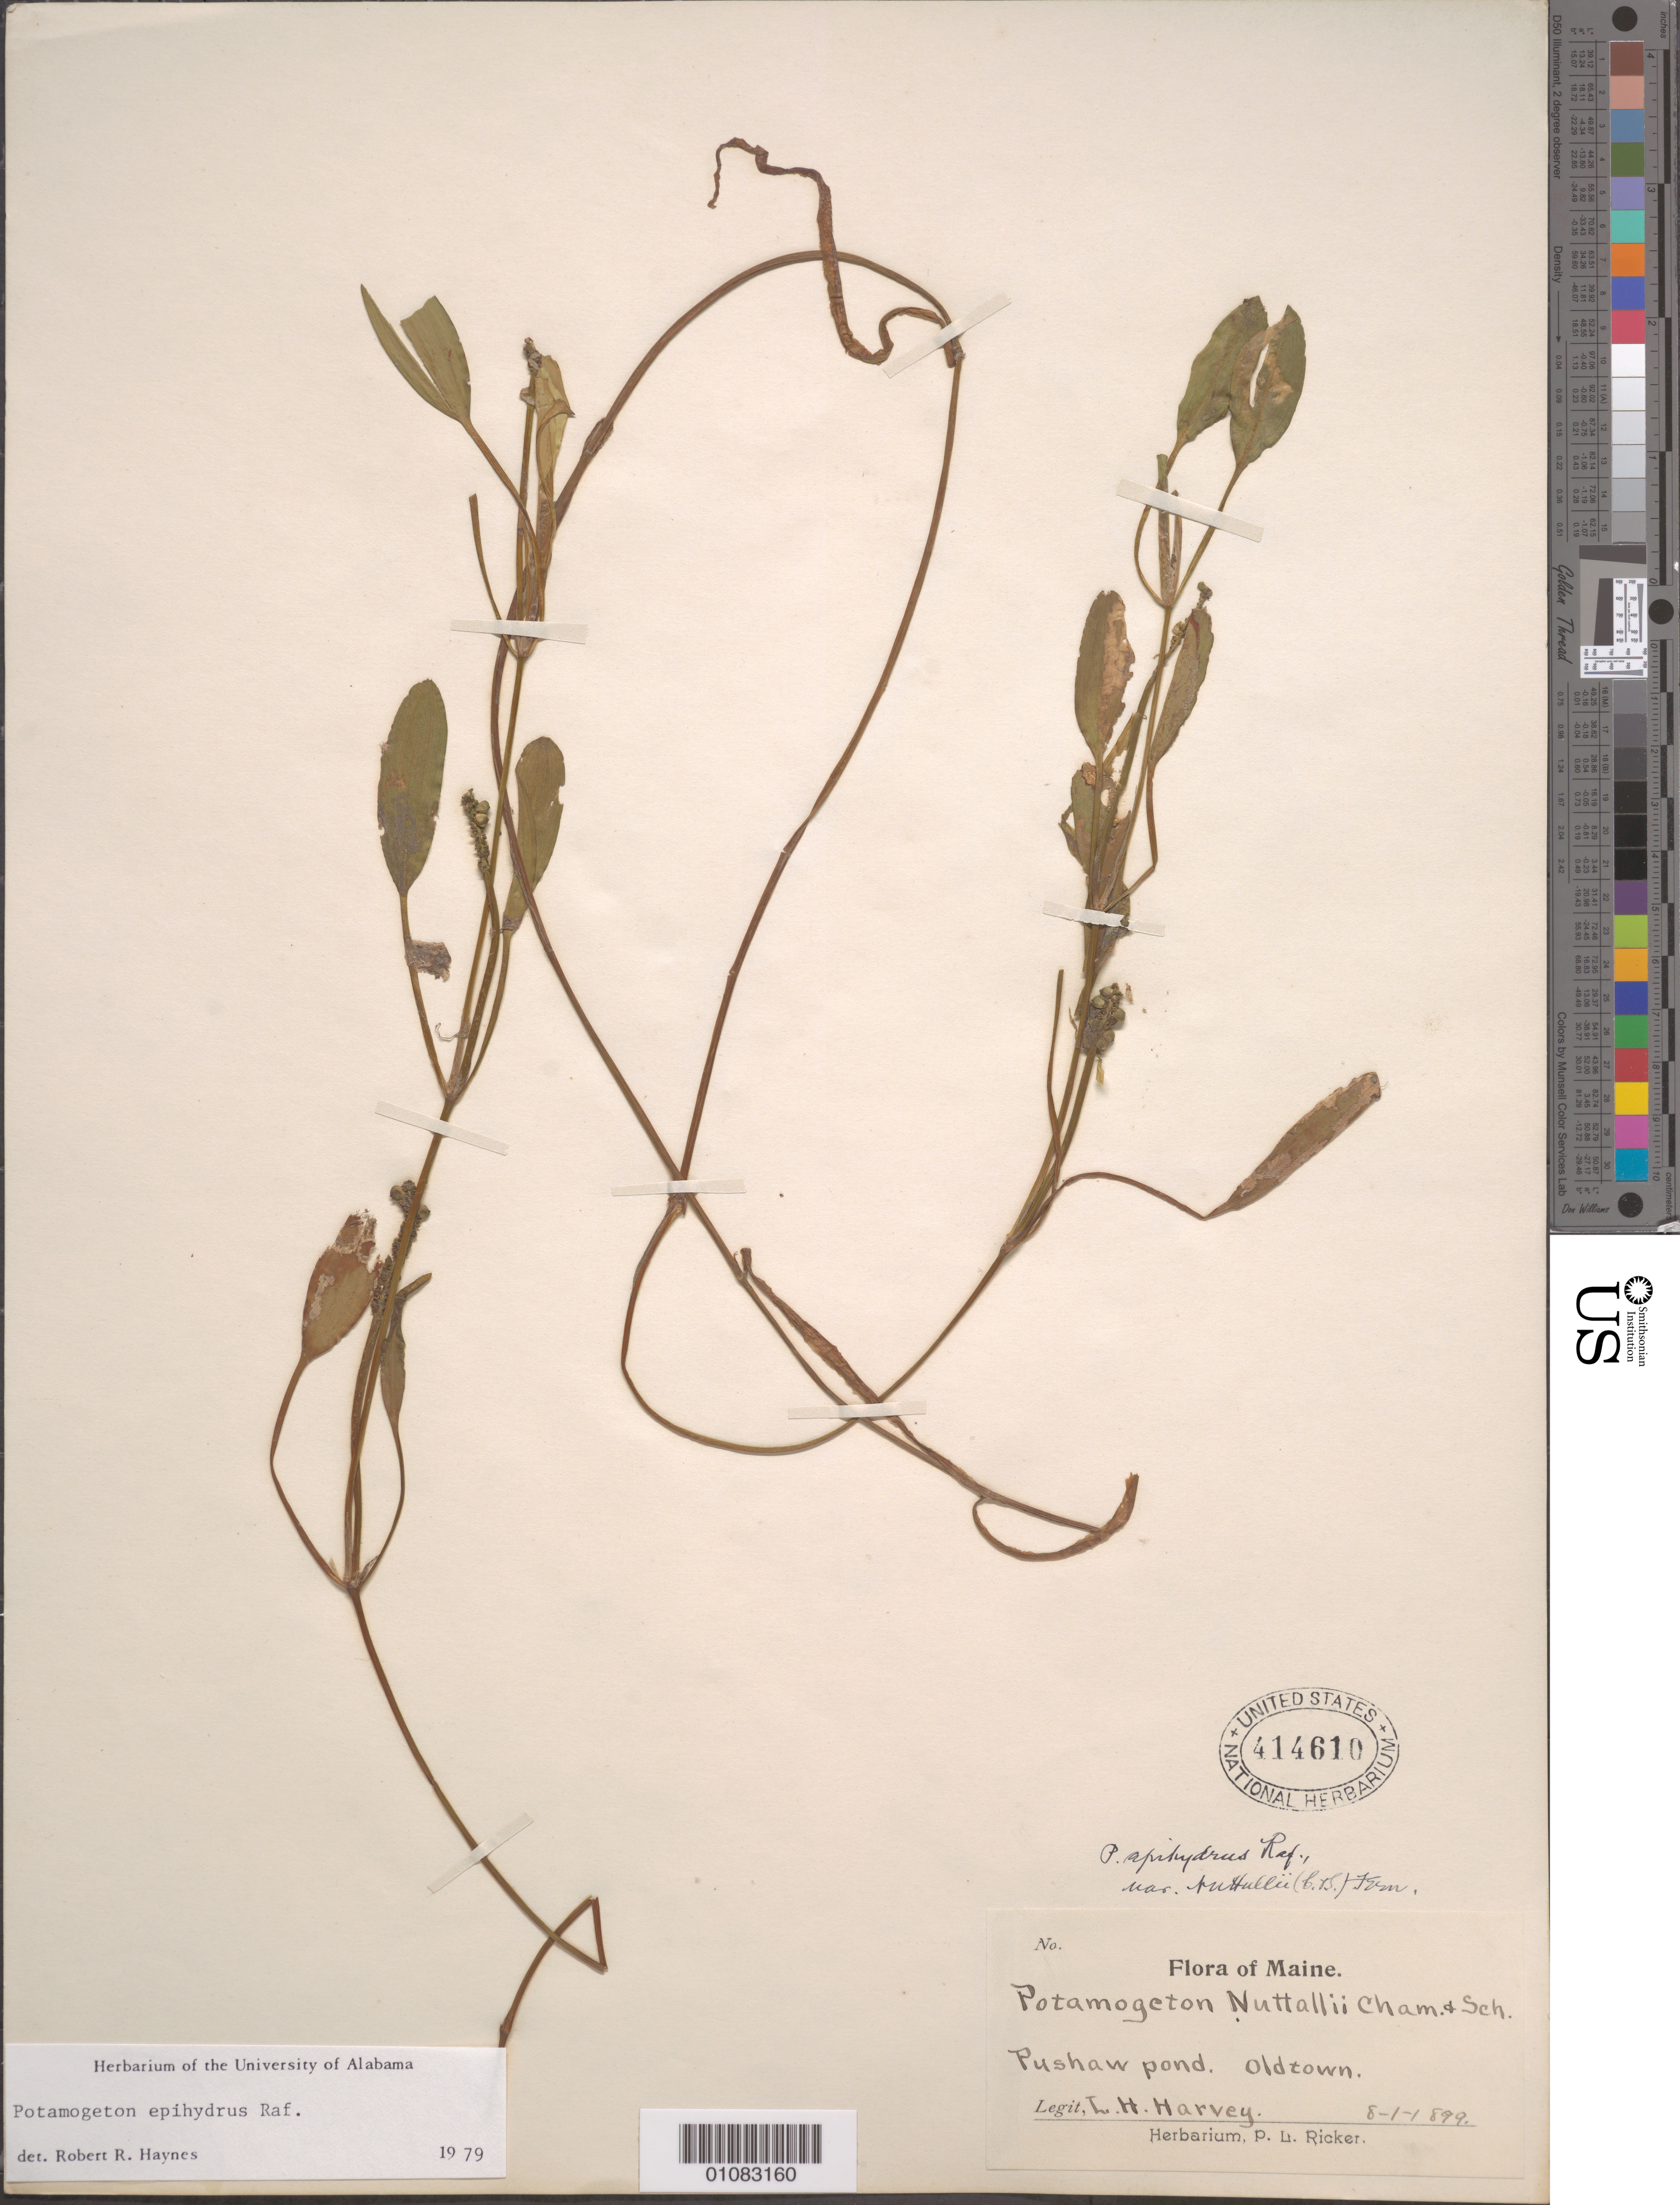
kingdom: Plantae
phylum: Tracheophyta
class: Liliopsida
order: Alismatales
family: Potamogetonaceae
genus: Potamogeton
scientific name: Potamogeton epihydrus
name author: Raf.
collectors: L. H. Harvey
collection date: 1899-01-08 or 1899-08-01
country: United States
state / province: Maine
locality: Oldtown, Pushaw Pond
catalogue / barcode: US 414610